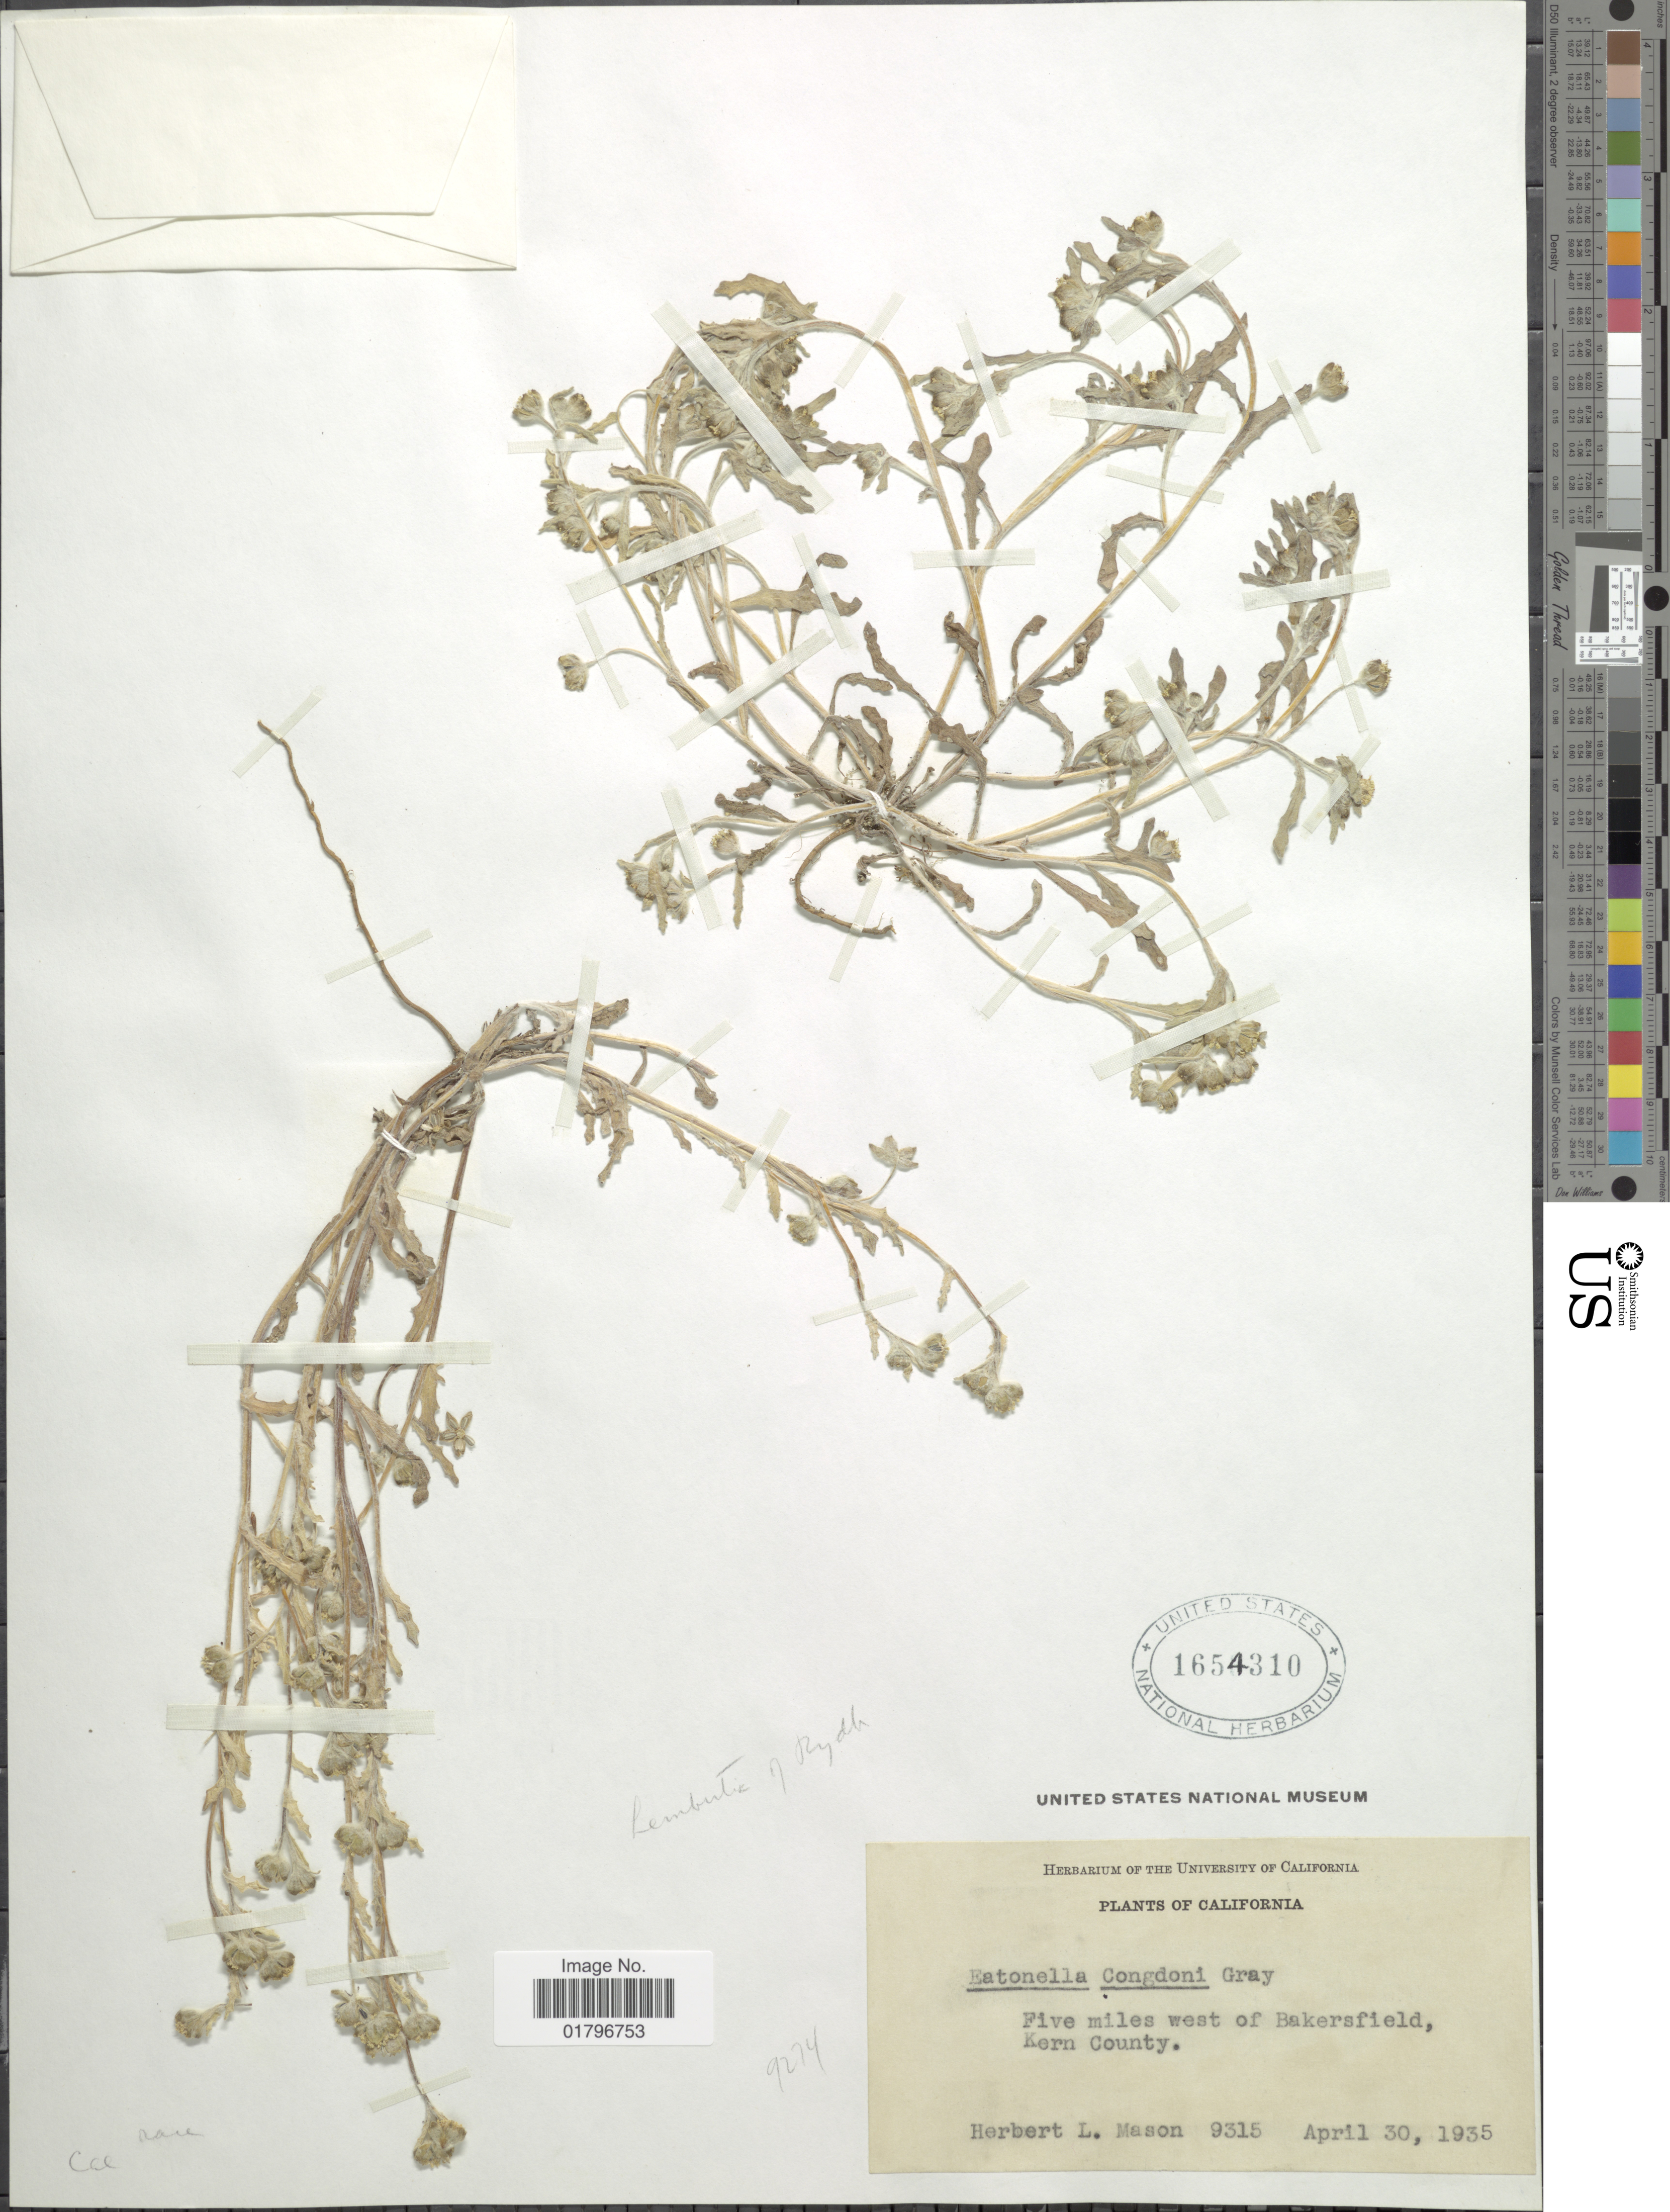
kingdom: Plantae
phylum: Tracheophyta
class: Magnoliopsida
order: Asterales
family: Asteraceae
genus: Eatonella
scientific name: Eatonella congdonii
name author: A. Gray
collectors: H. L. Mason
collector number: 9315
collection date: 1935-04-30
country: United States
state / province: California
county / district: Kern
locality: Five miles west of Bakersfield, Kern County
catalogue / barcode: US 1654310